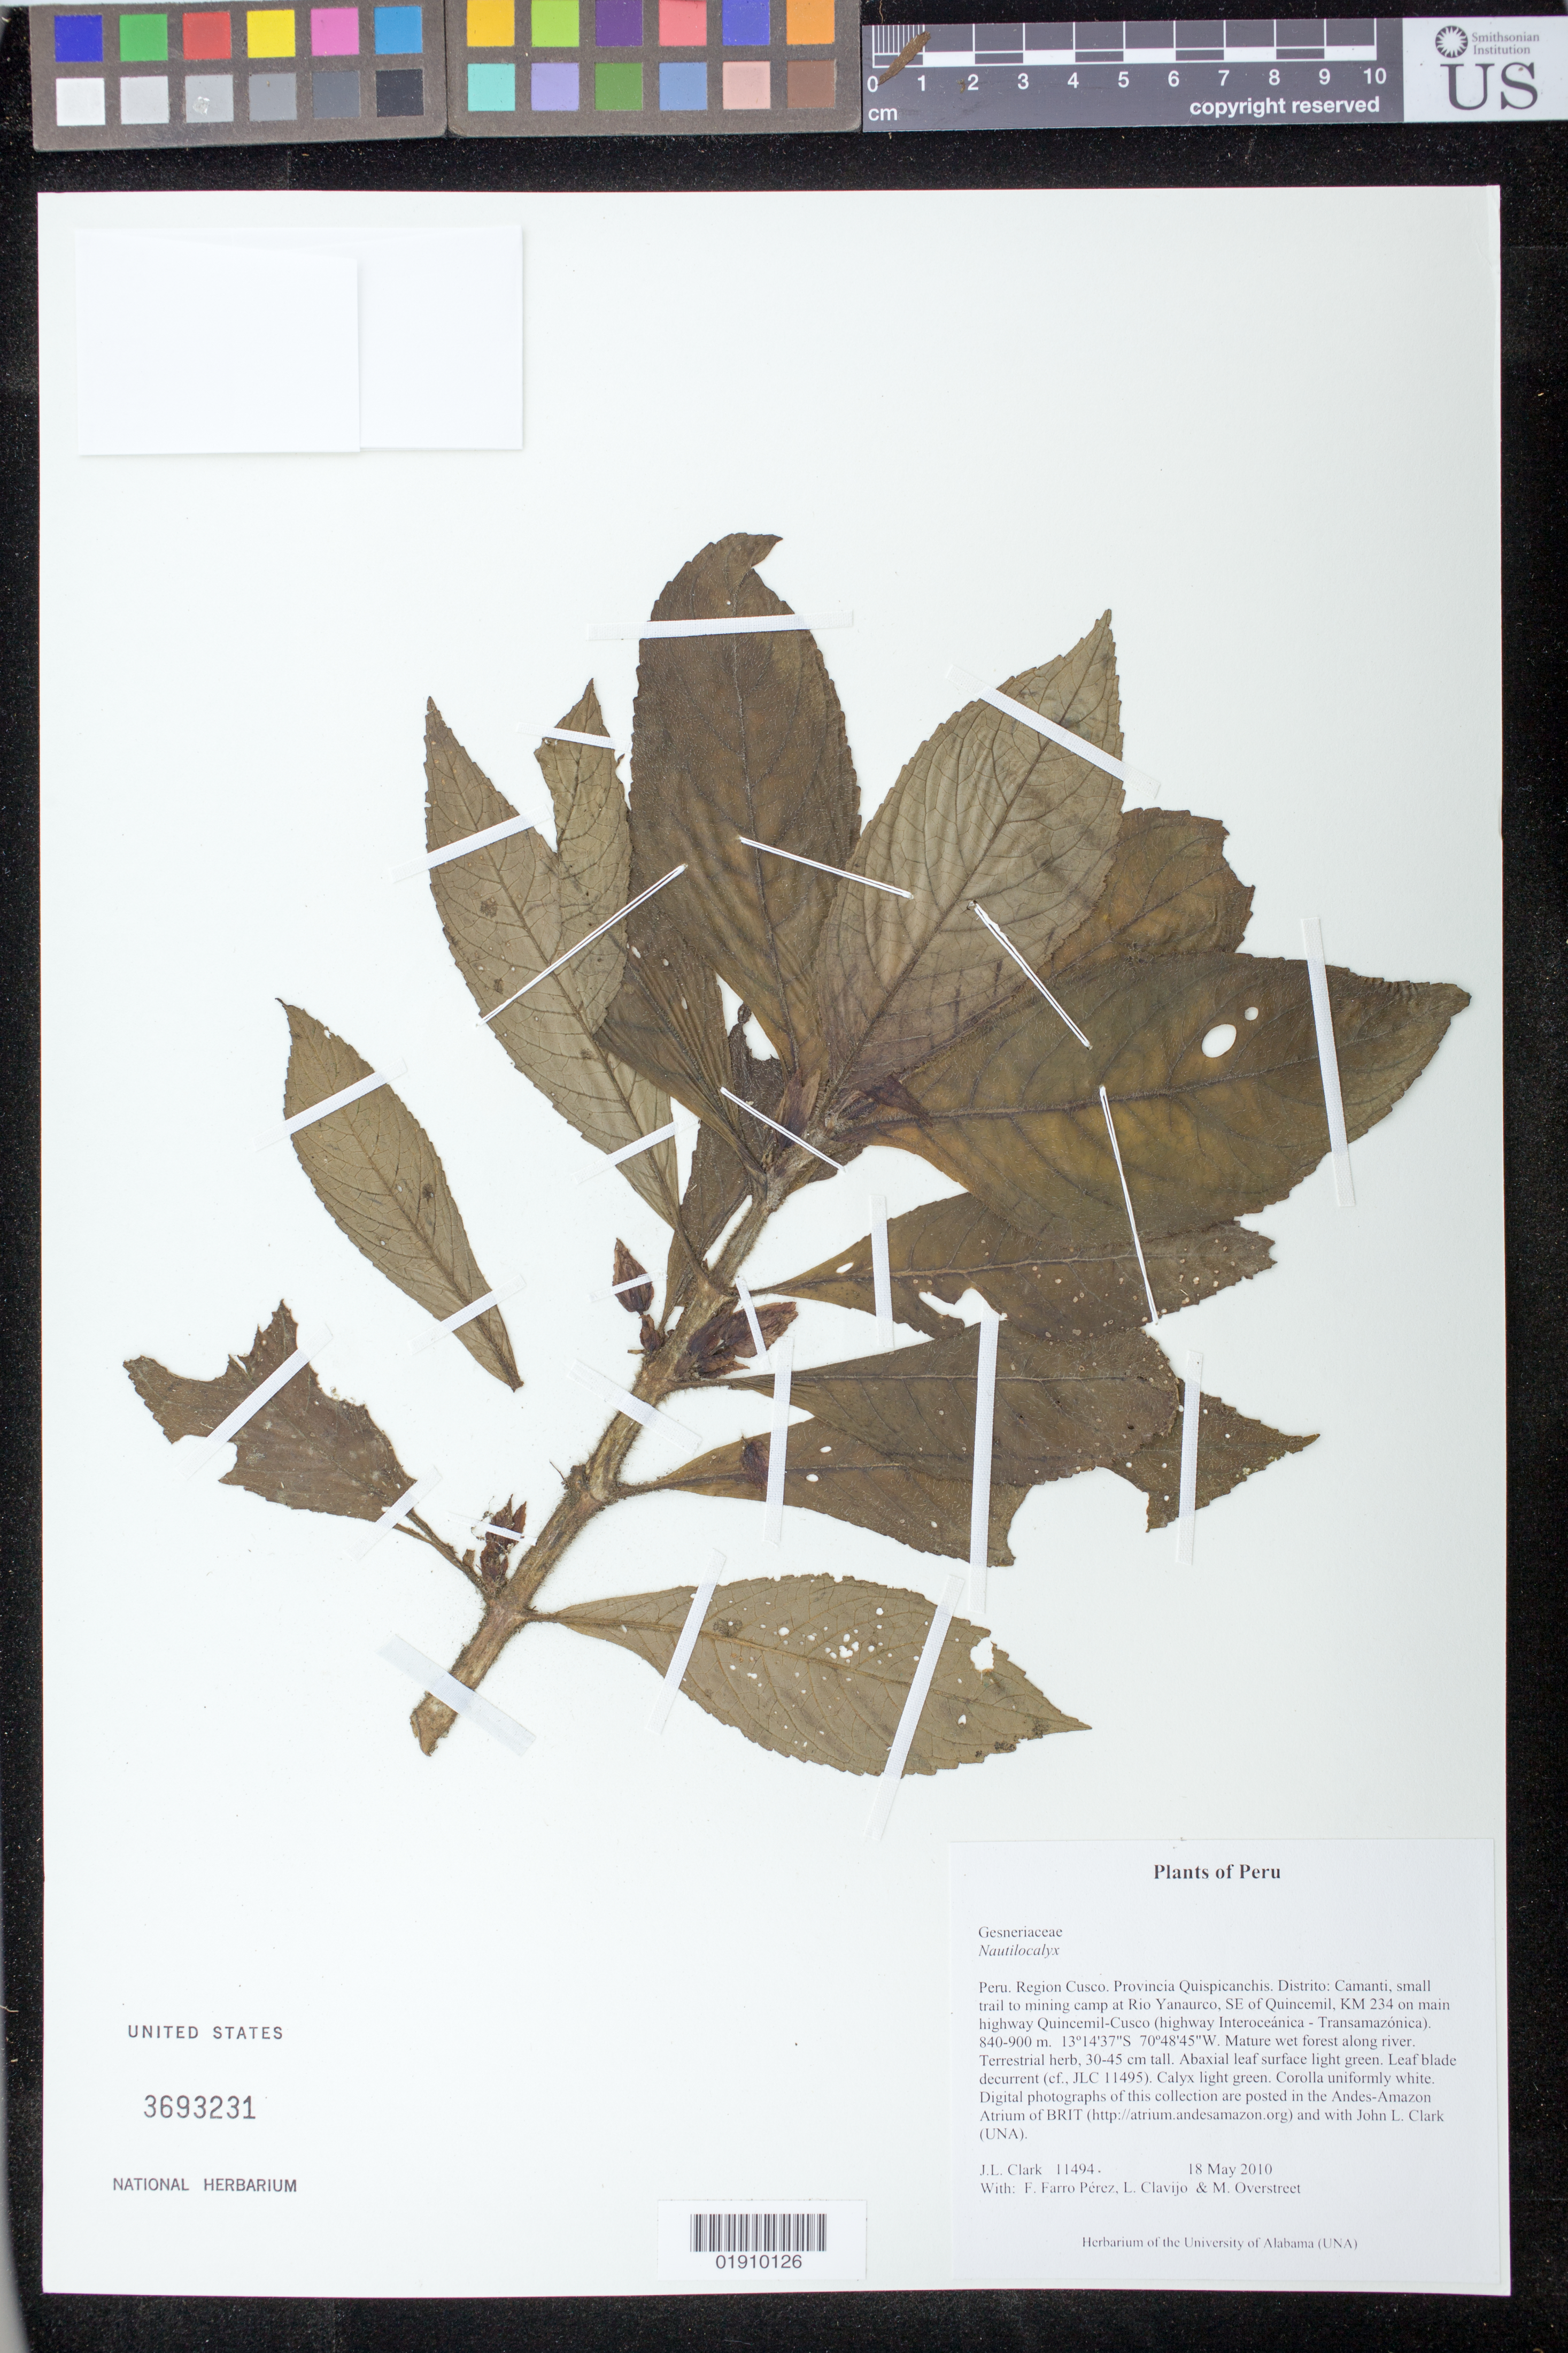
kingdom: Plantae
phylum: Tracheophyta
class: Magnoliopsida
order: Lamiales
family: Gesneriaceae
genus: Nautilocalyx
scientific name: Nautilocalyx sp.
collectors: J. L. Clark, F. Farro Pérez, L. Clavijo & M. Overstreet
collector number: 11494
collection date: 2010-05-18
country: Peru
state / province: Cusco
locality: Provincia Quispicanchis. Distrito: Camanti, small trail to mining camp at Rio Yanaurco, SE of Quincemil, KM 234 on main highway Quincemil-Cusco (highway Interoceánica - Transamazónica).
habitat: Mature wet forest along river.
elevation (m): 840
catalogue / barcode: US 3693231